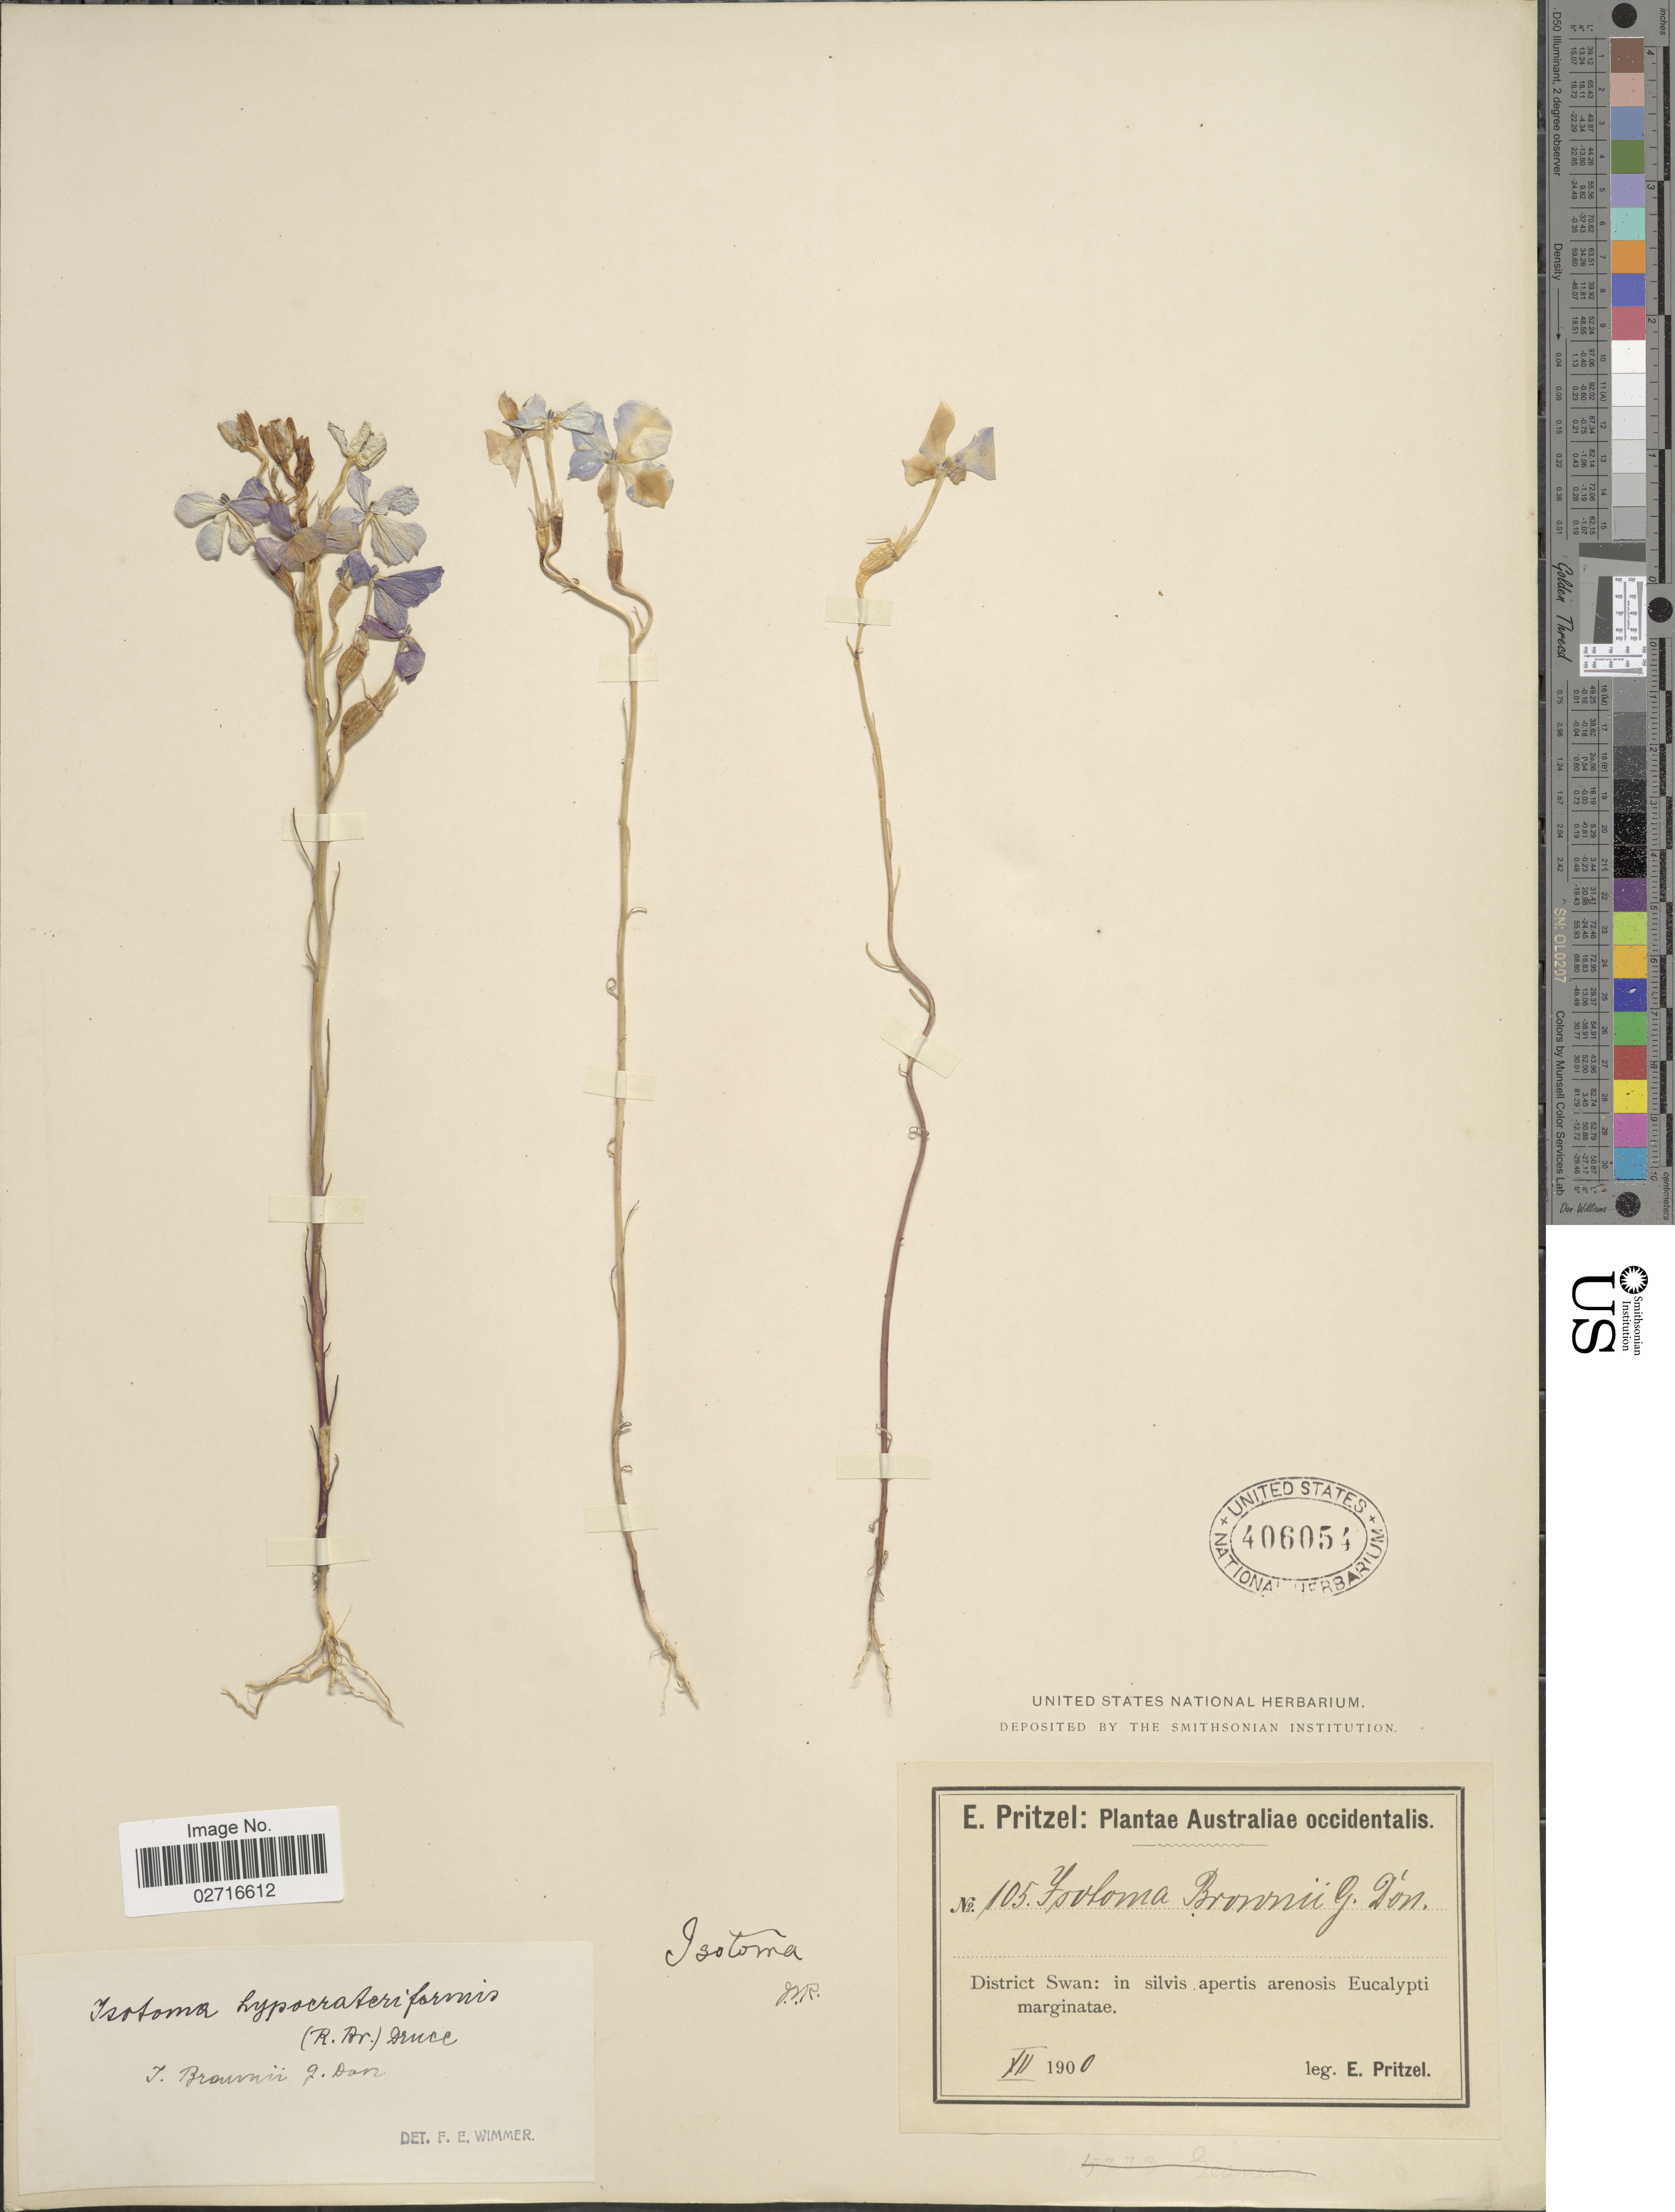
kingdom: Plantae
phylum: Tracheophyta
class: Magnoliopsida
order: Asterales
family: Campanulaceae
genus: Isotoma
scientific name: Isotoma hypocrateriformis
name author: (R. Br.) Druce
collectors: E. G. Pritzel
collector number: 105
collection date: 1900-12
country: Australia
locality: Australiae occidentalis, District Swan: in silvis apertis arenosis.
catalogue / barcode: US 406054